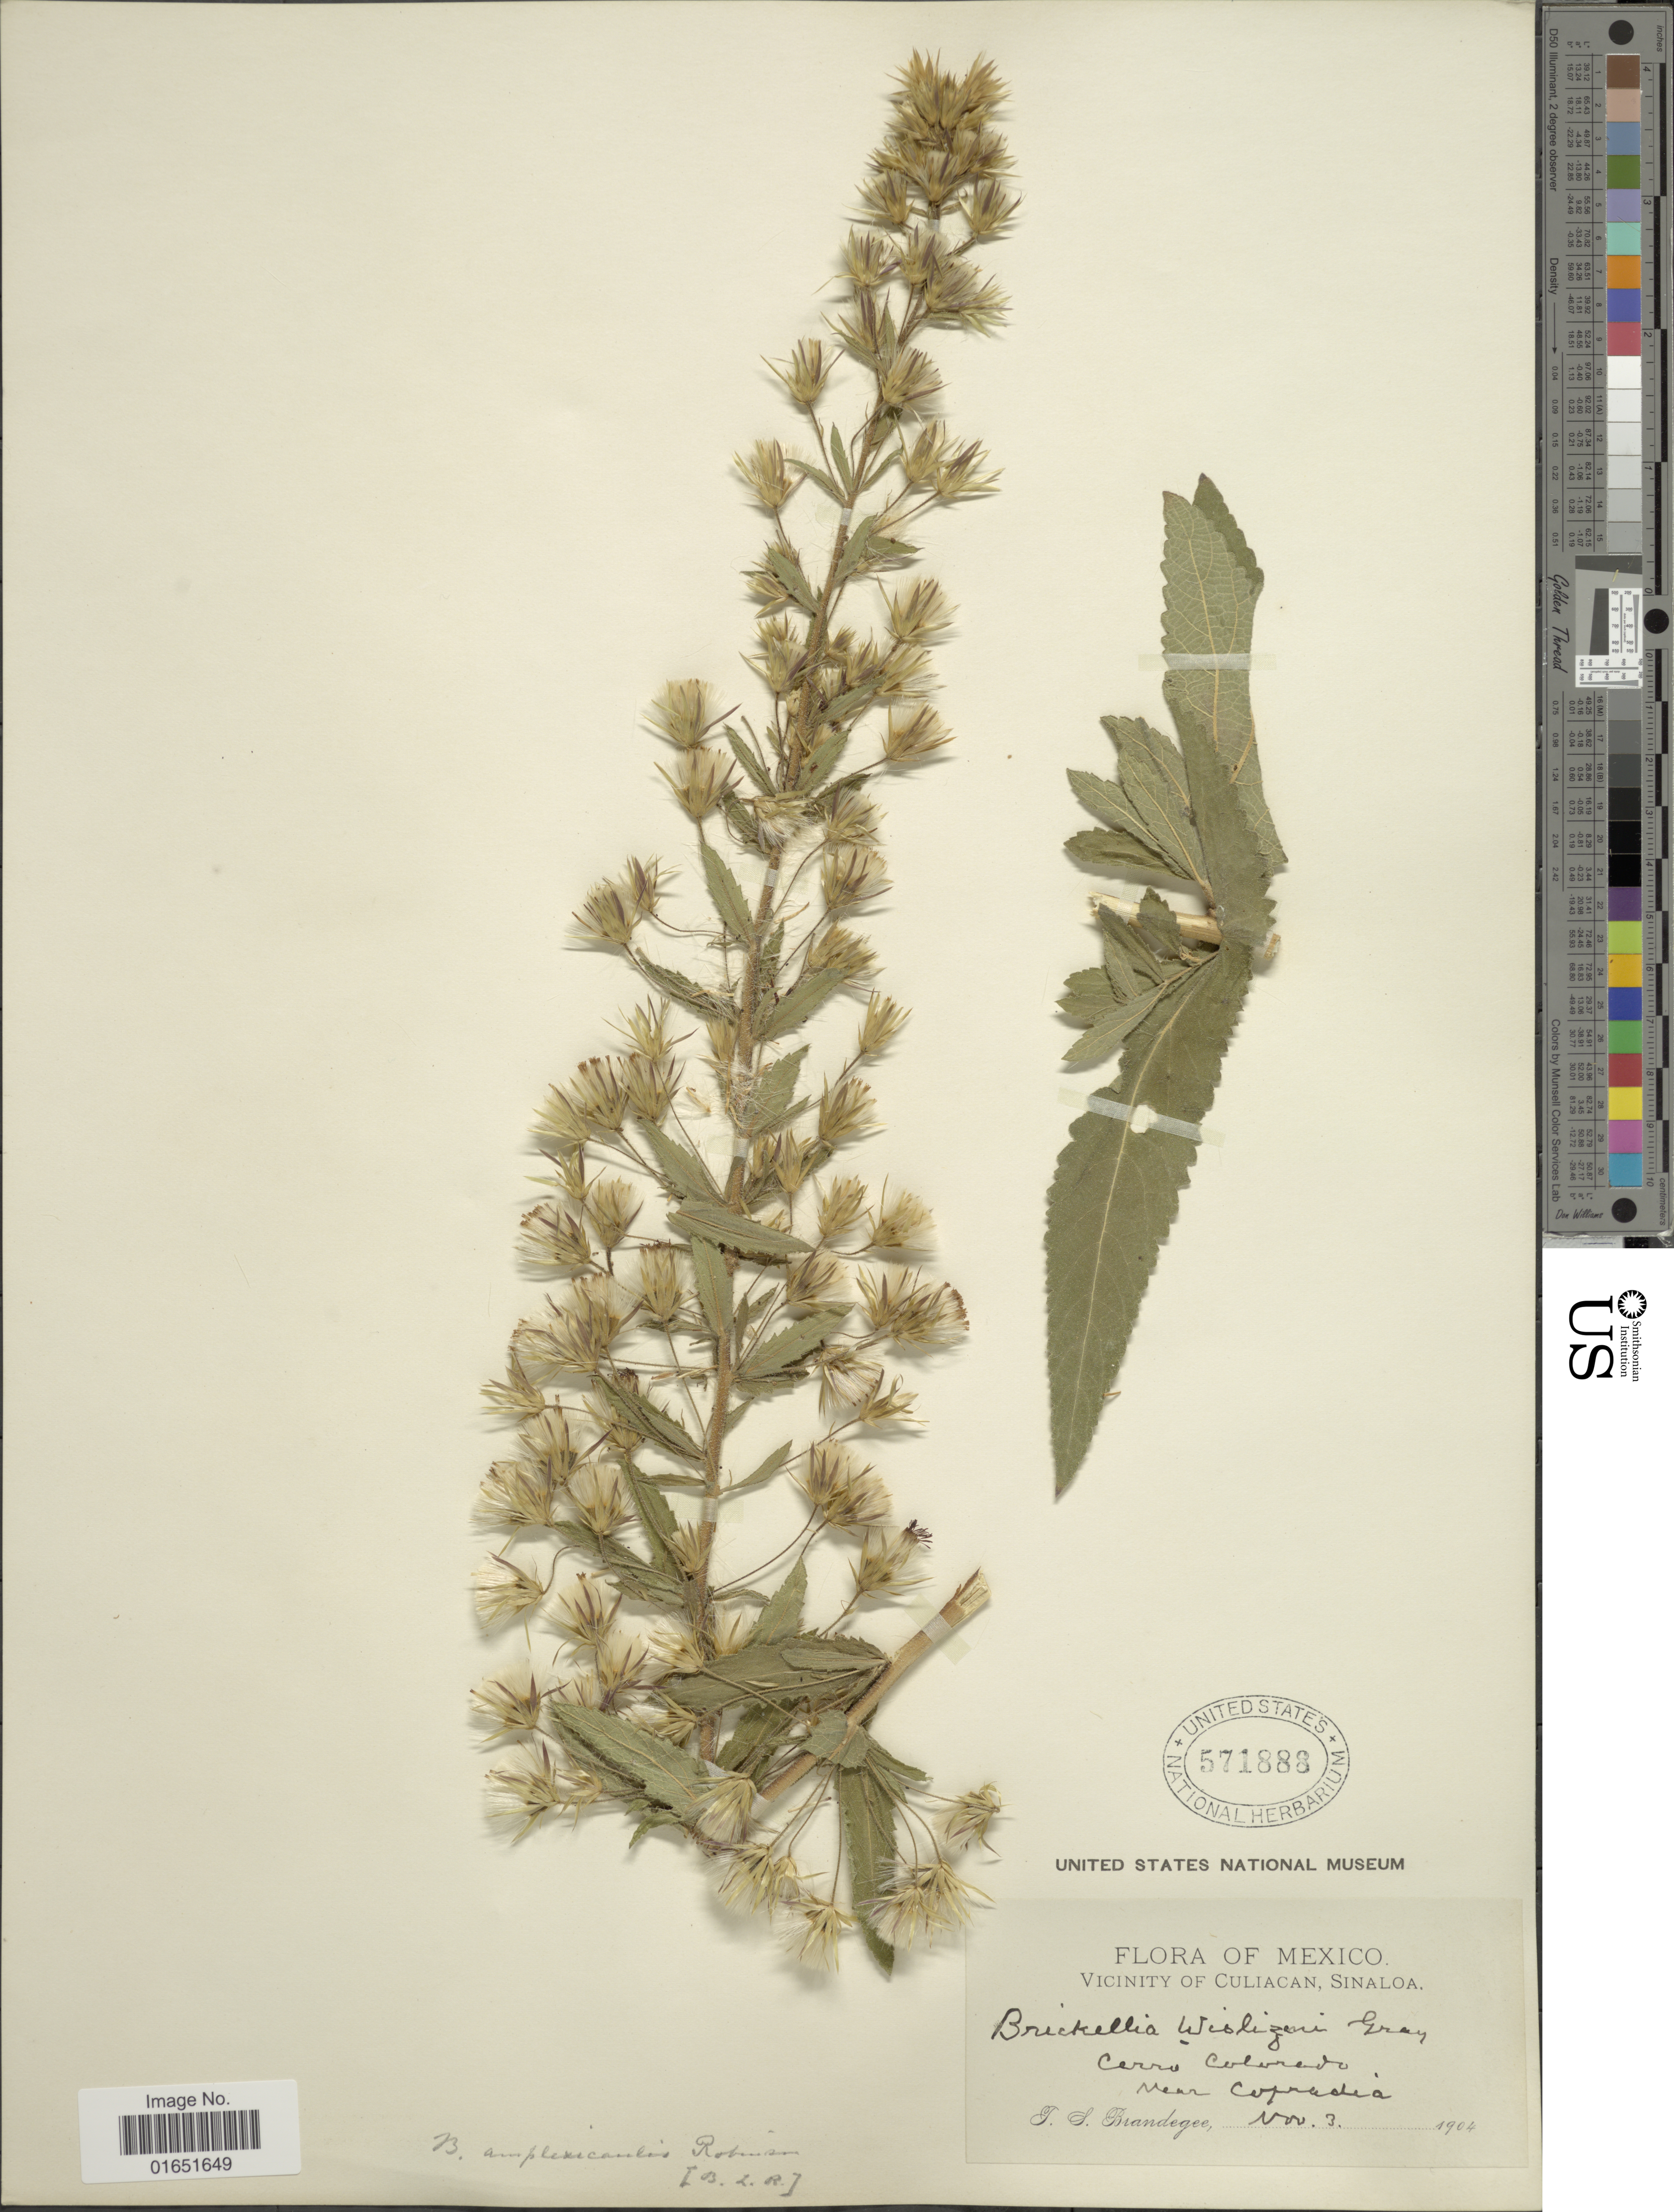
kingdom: Plantae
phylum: Tracheophyta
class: Magnoliopsida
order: Asterales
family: Asteraceae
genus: Brickellia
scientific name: Brickellia amplexicaulis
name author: B.L. Rob.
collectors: T. S. Brandegee (herbarium)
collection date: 1904-11-03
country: Mexico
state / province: Sinaloa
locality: Vicinity of Culiacan, Cerro Colorado, Near Cofradia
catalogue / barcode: US 571888